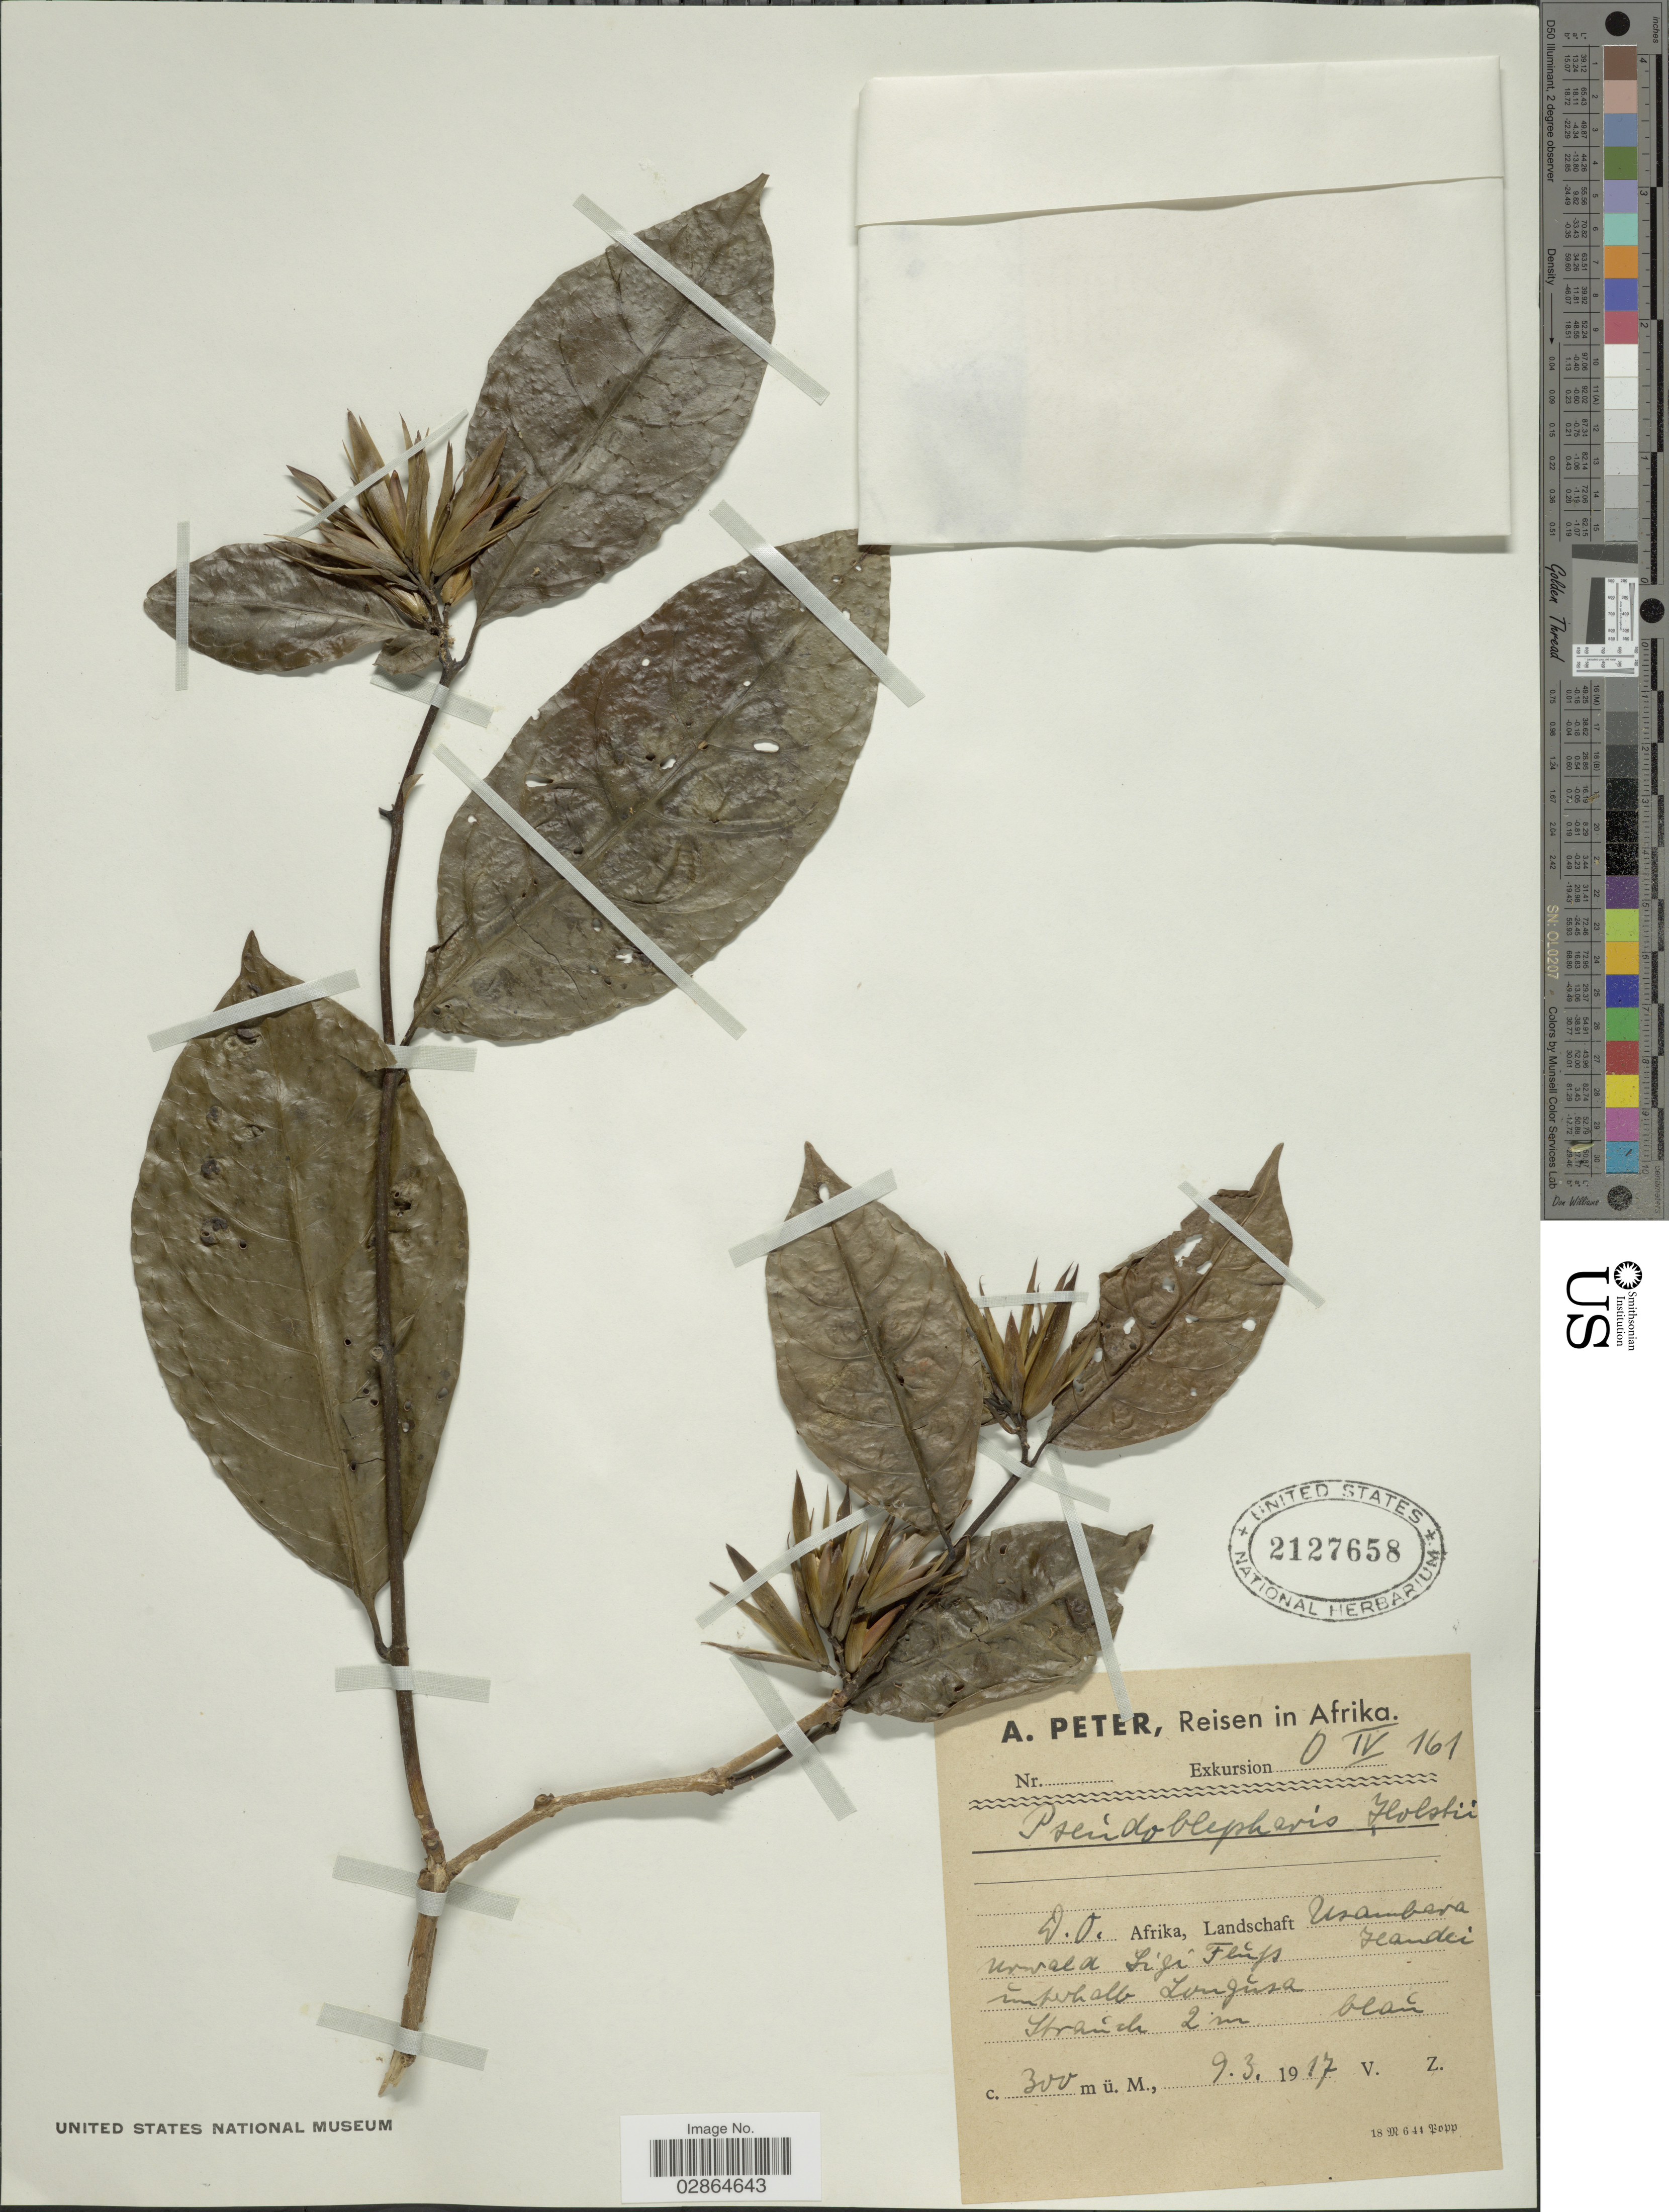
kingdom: Plantae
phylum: Tracheophyta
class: Magnoliopsida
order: Lamiales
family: Acanthaceae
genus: Sclerochiton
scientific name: Sclerochiton holstii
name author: C.B. Clarke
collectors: A. Peter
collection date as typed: Transcribed d/m/y: 9/3/17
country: Tanzania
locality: D.O. Afrika, Landschaft O. Usambara. Urwald Sigi Fluss, Handei. Unterhalb Longusa.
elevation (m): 300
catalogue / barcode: US 2127658